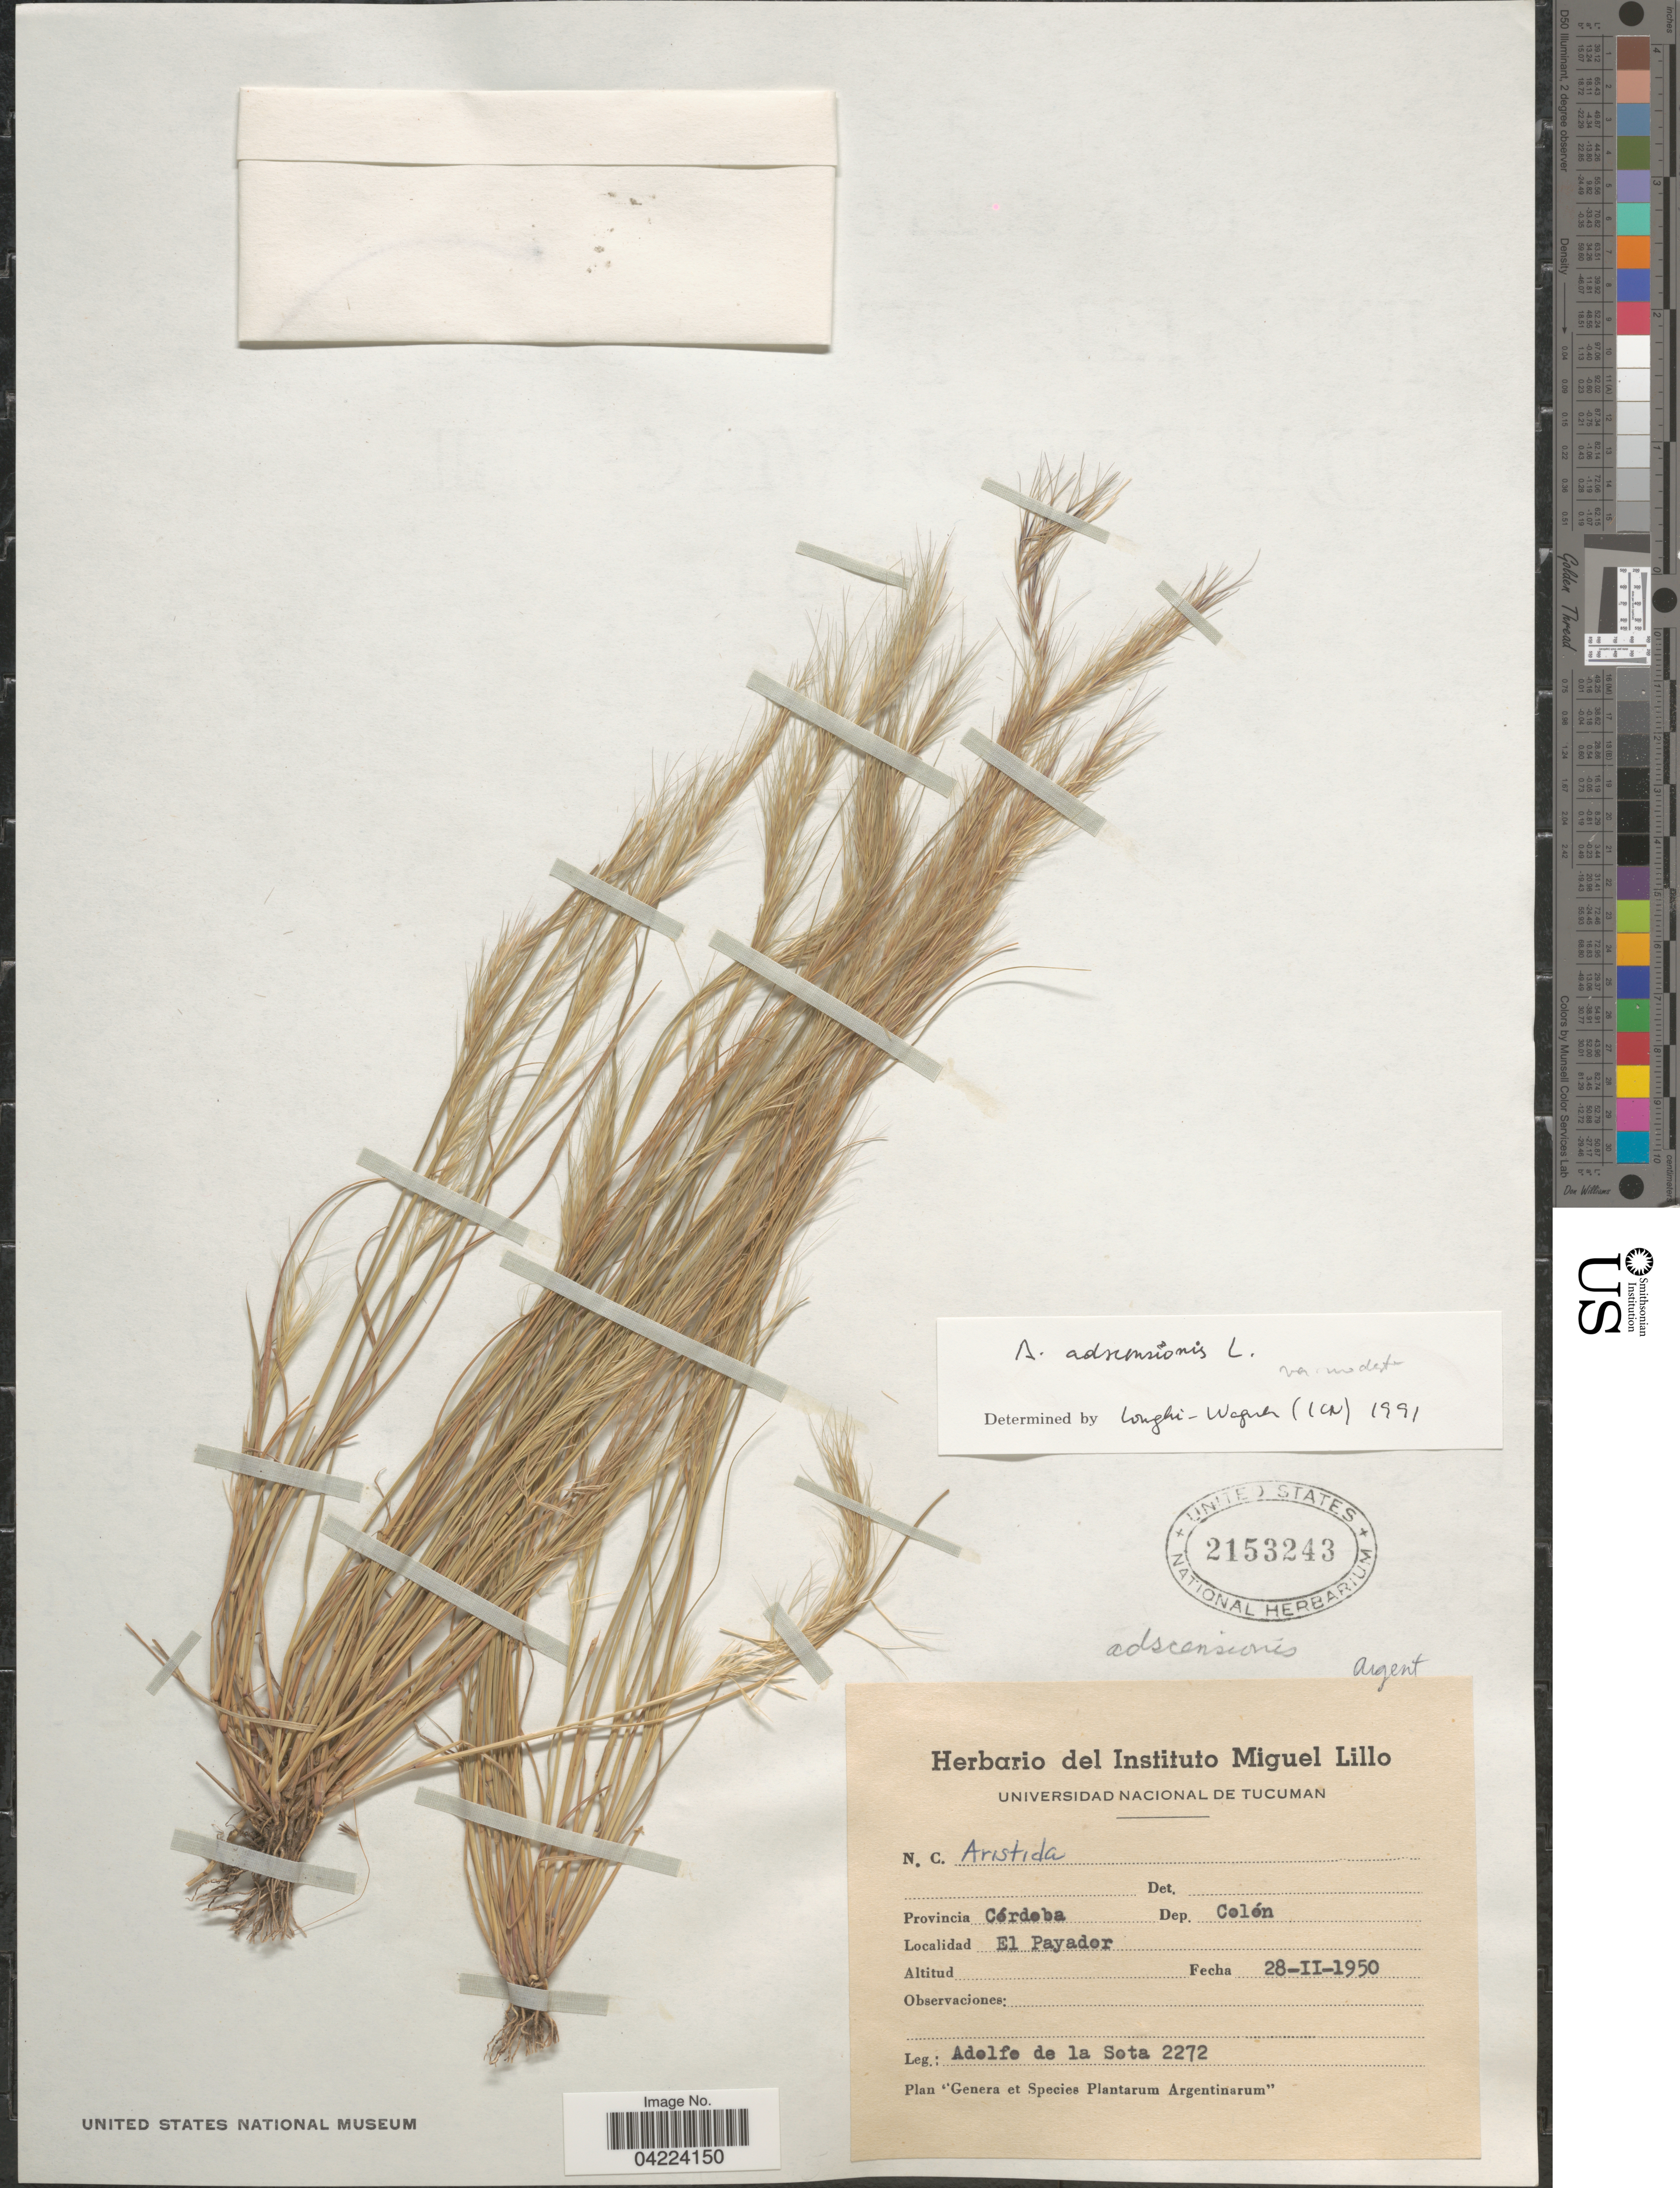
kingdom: Plantae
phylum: Tracheophyta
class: Liliopsida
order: Poales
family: Poaceae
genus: Aristida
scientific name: Aristida adscensionis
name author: L.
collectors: A. De la sota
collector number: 2272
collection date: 1950-02-28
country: Argentina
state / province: Cordoba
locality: Dep. Colón. El Payador.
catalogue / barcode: US 2153243